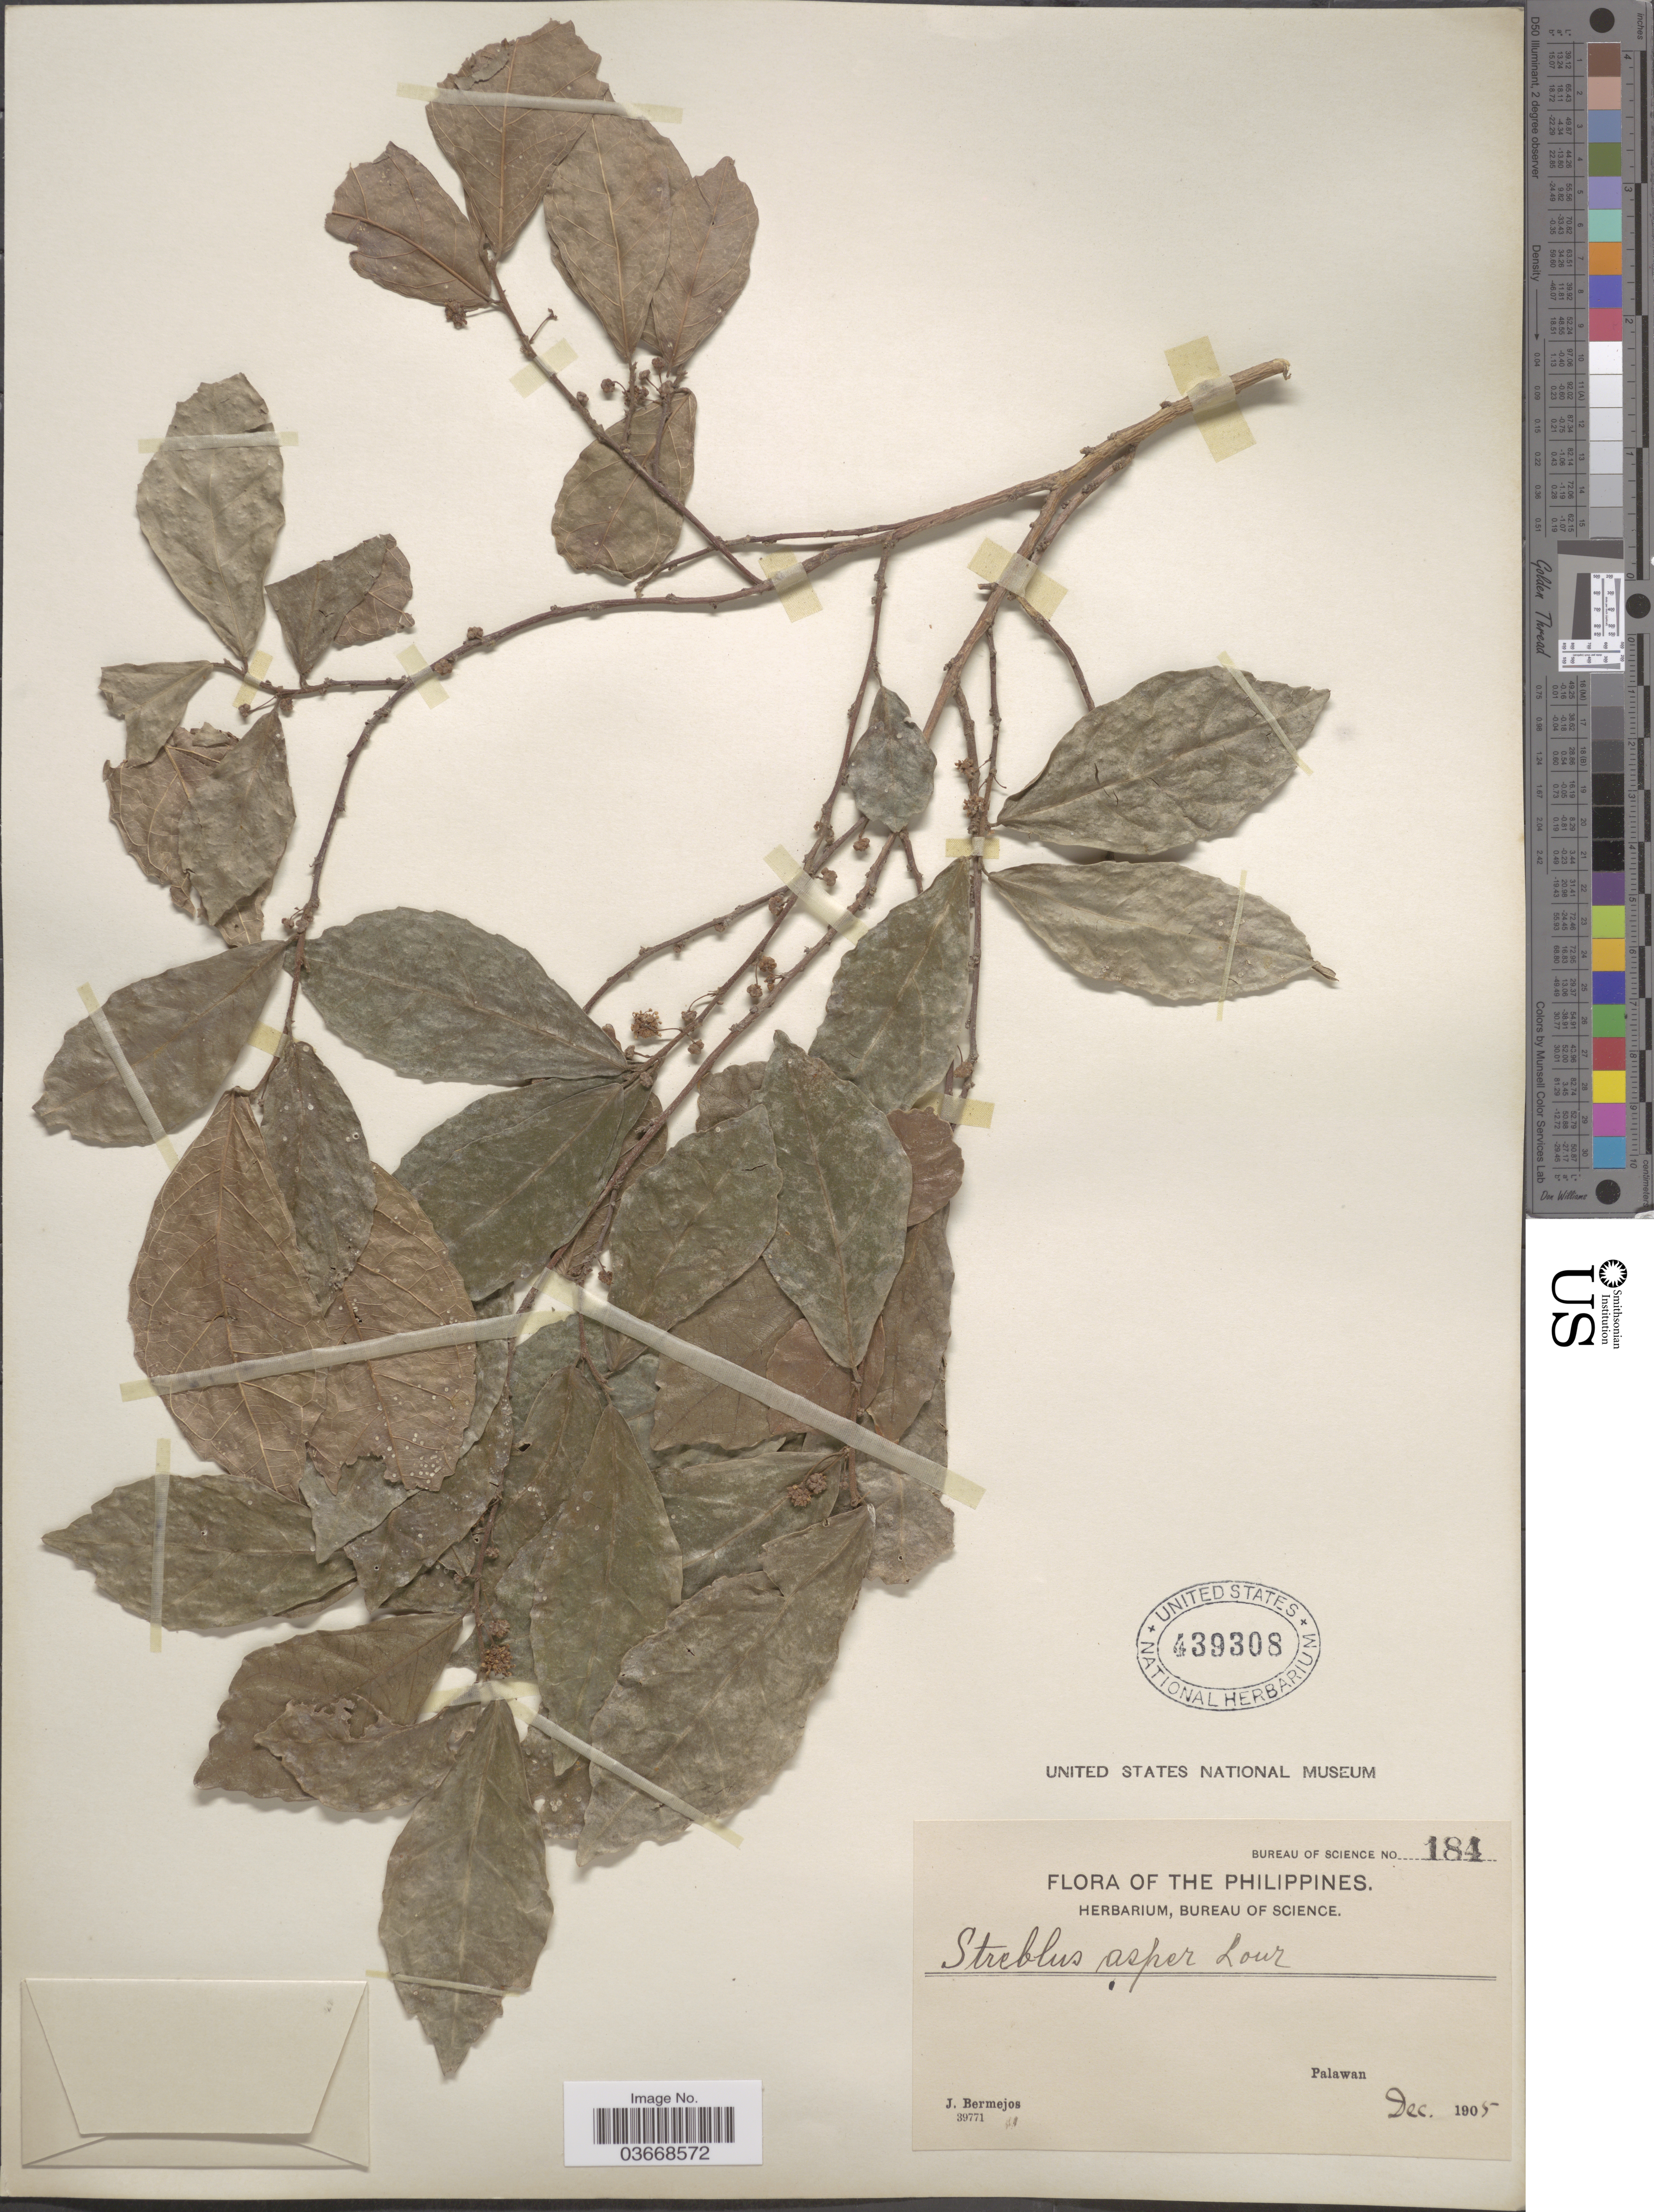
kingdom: Plantae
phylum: Tracheophyta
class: Magnoliopsida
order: Rosales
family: Moraceae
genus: Streblus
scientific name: Streblus asper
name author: Lour.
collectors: J. Bermejos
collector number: Bureau of Science 184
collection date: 1905-12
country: Philippines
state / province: Mimaropa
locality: Palawan.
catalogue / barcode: US 439308